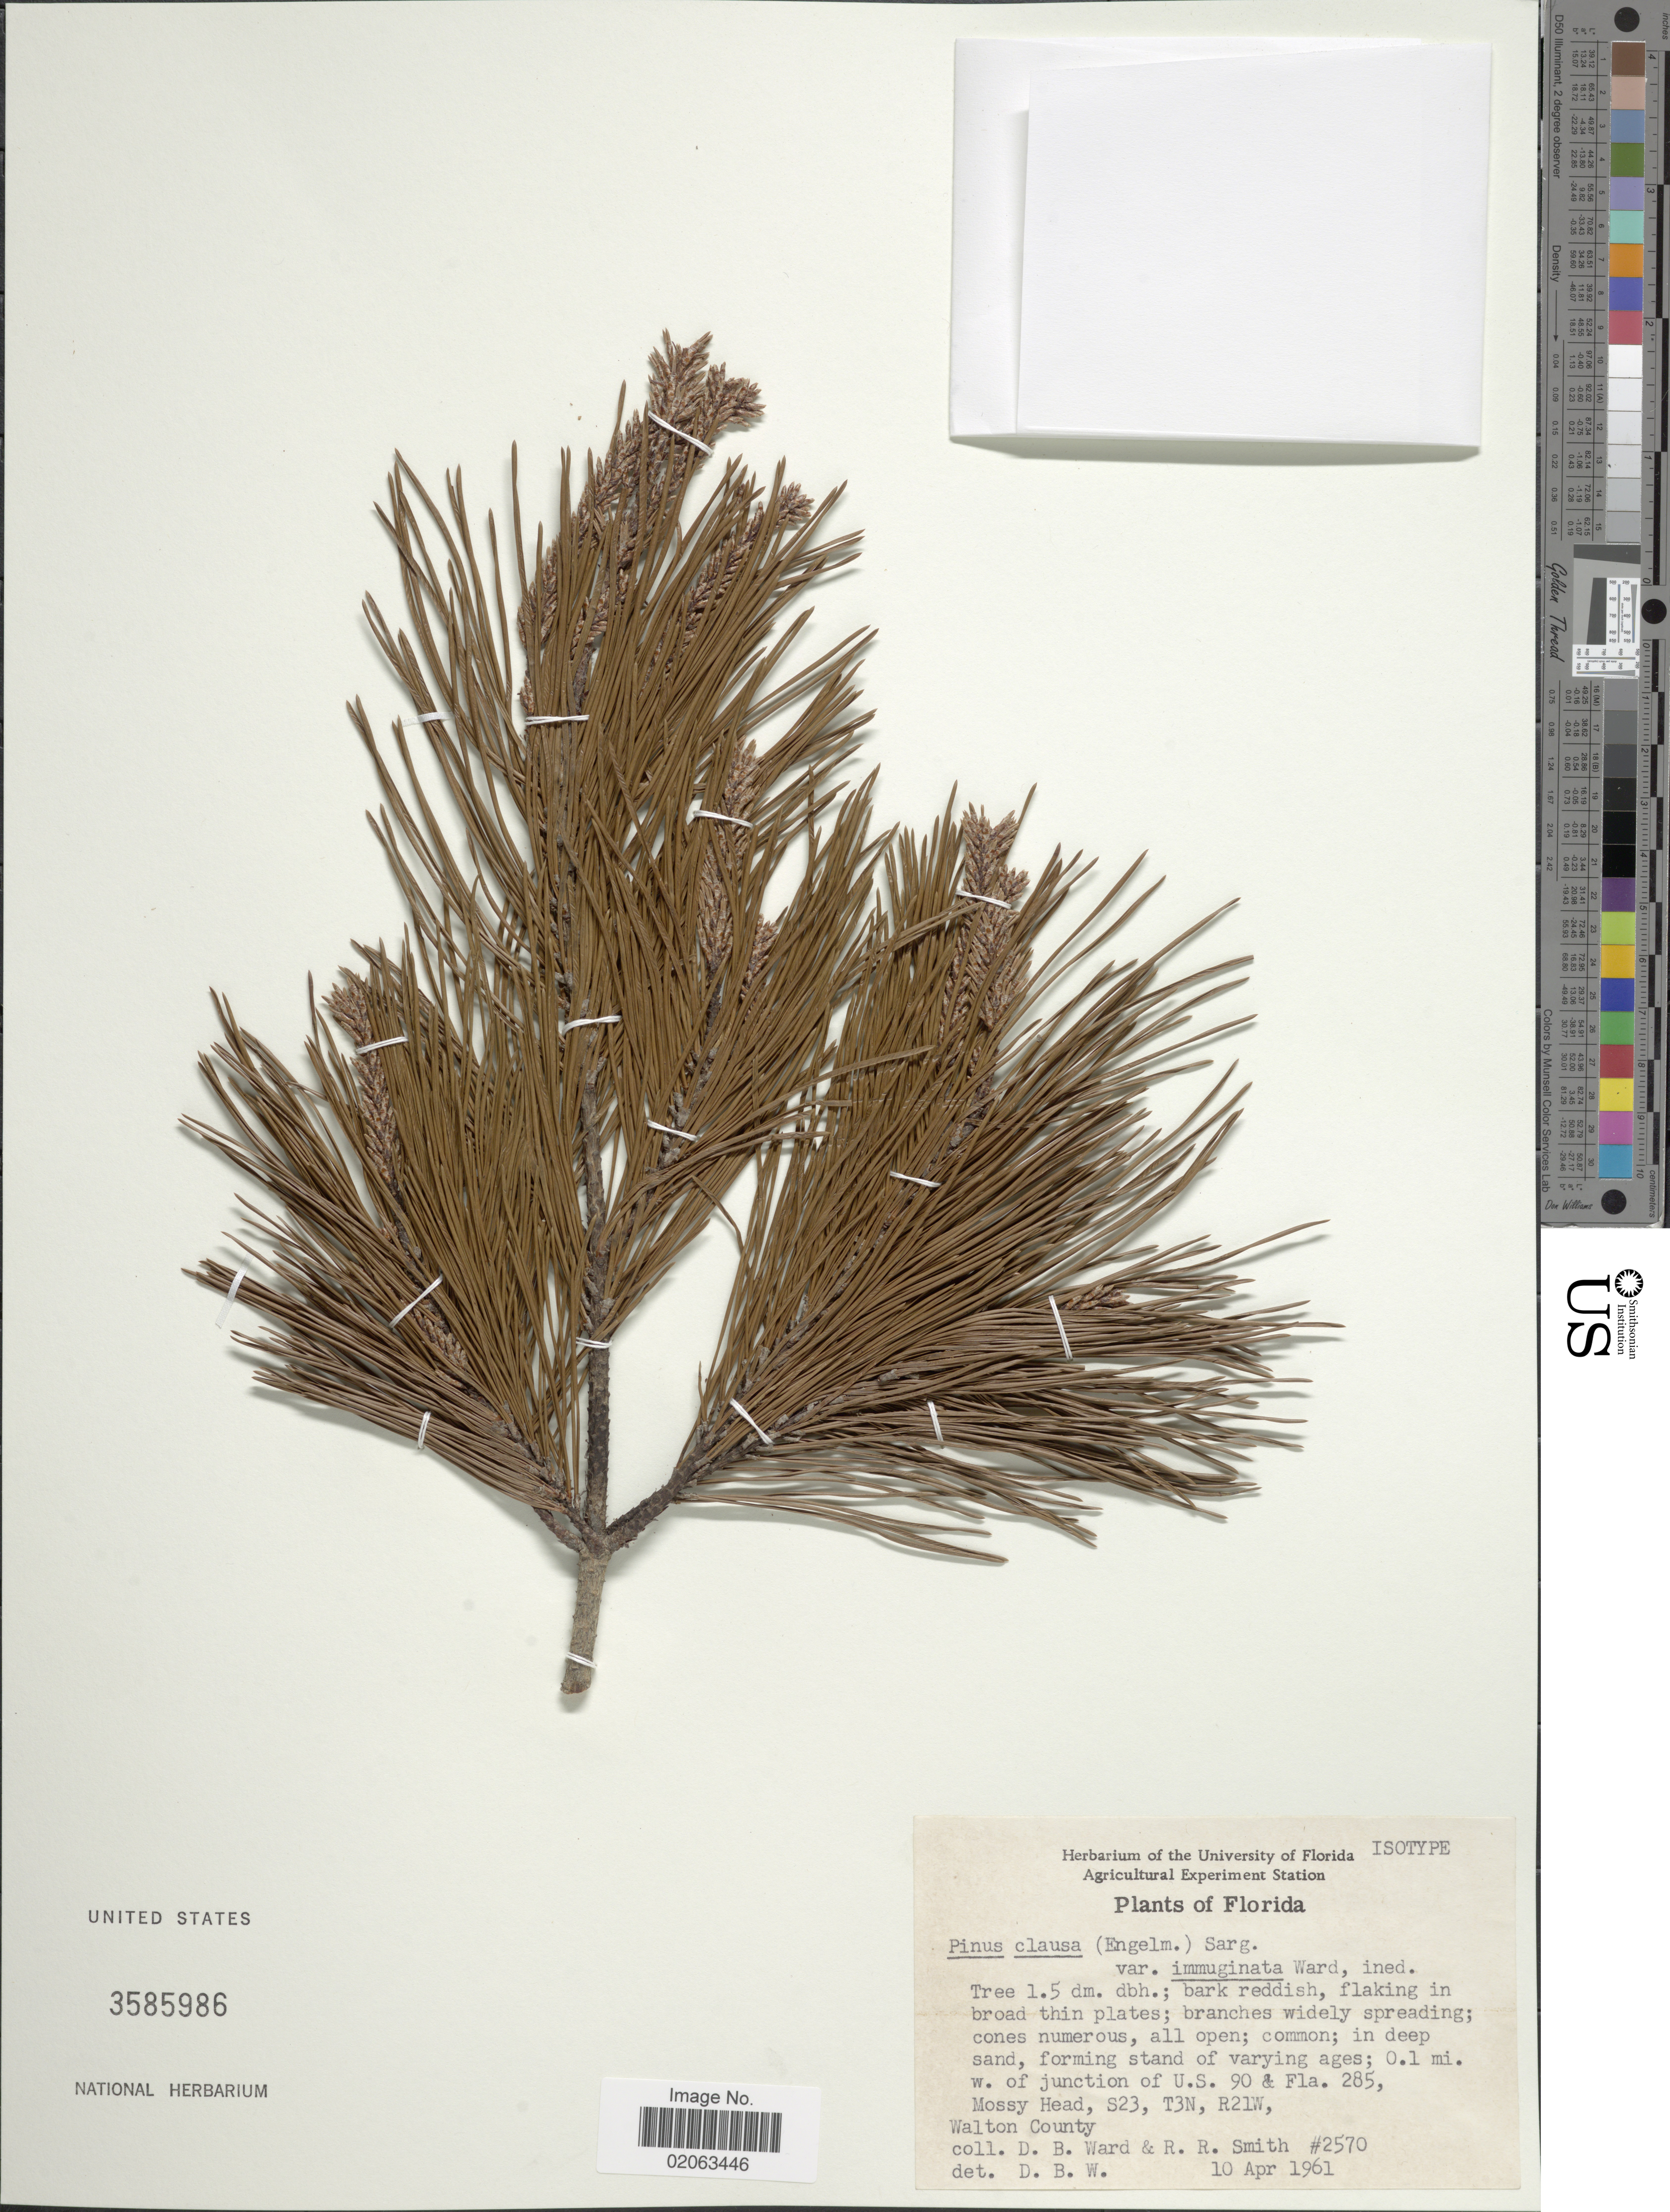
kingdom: Plantae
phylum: Tracheophyta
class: Pinopsida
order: Pinales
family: Pinaceae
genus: Pinus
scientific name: Pinus clausa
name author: (Chapm. ex Engelm.) Vasey ex Sarg.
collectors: D. B. Ward & R. Smith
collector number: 2570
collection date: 1961-04-10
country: United States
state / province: Florida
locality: W. of Junction of U.S. 90 & Fla.285, Mossy Head, S23, T3N, R21W.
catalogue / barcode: US 3585986